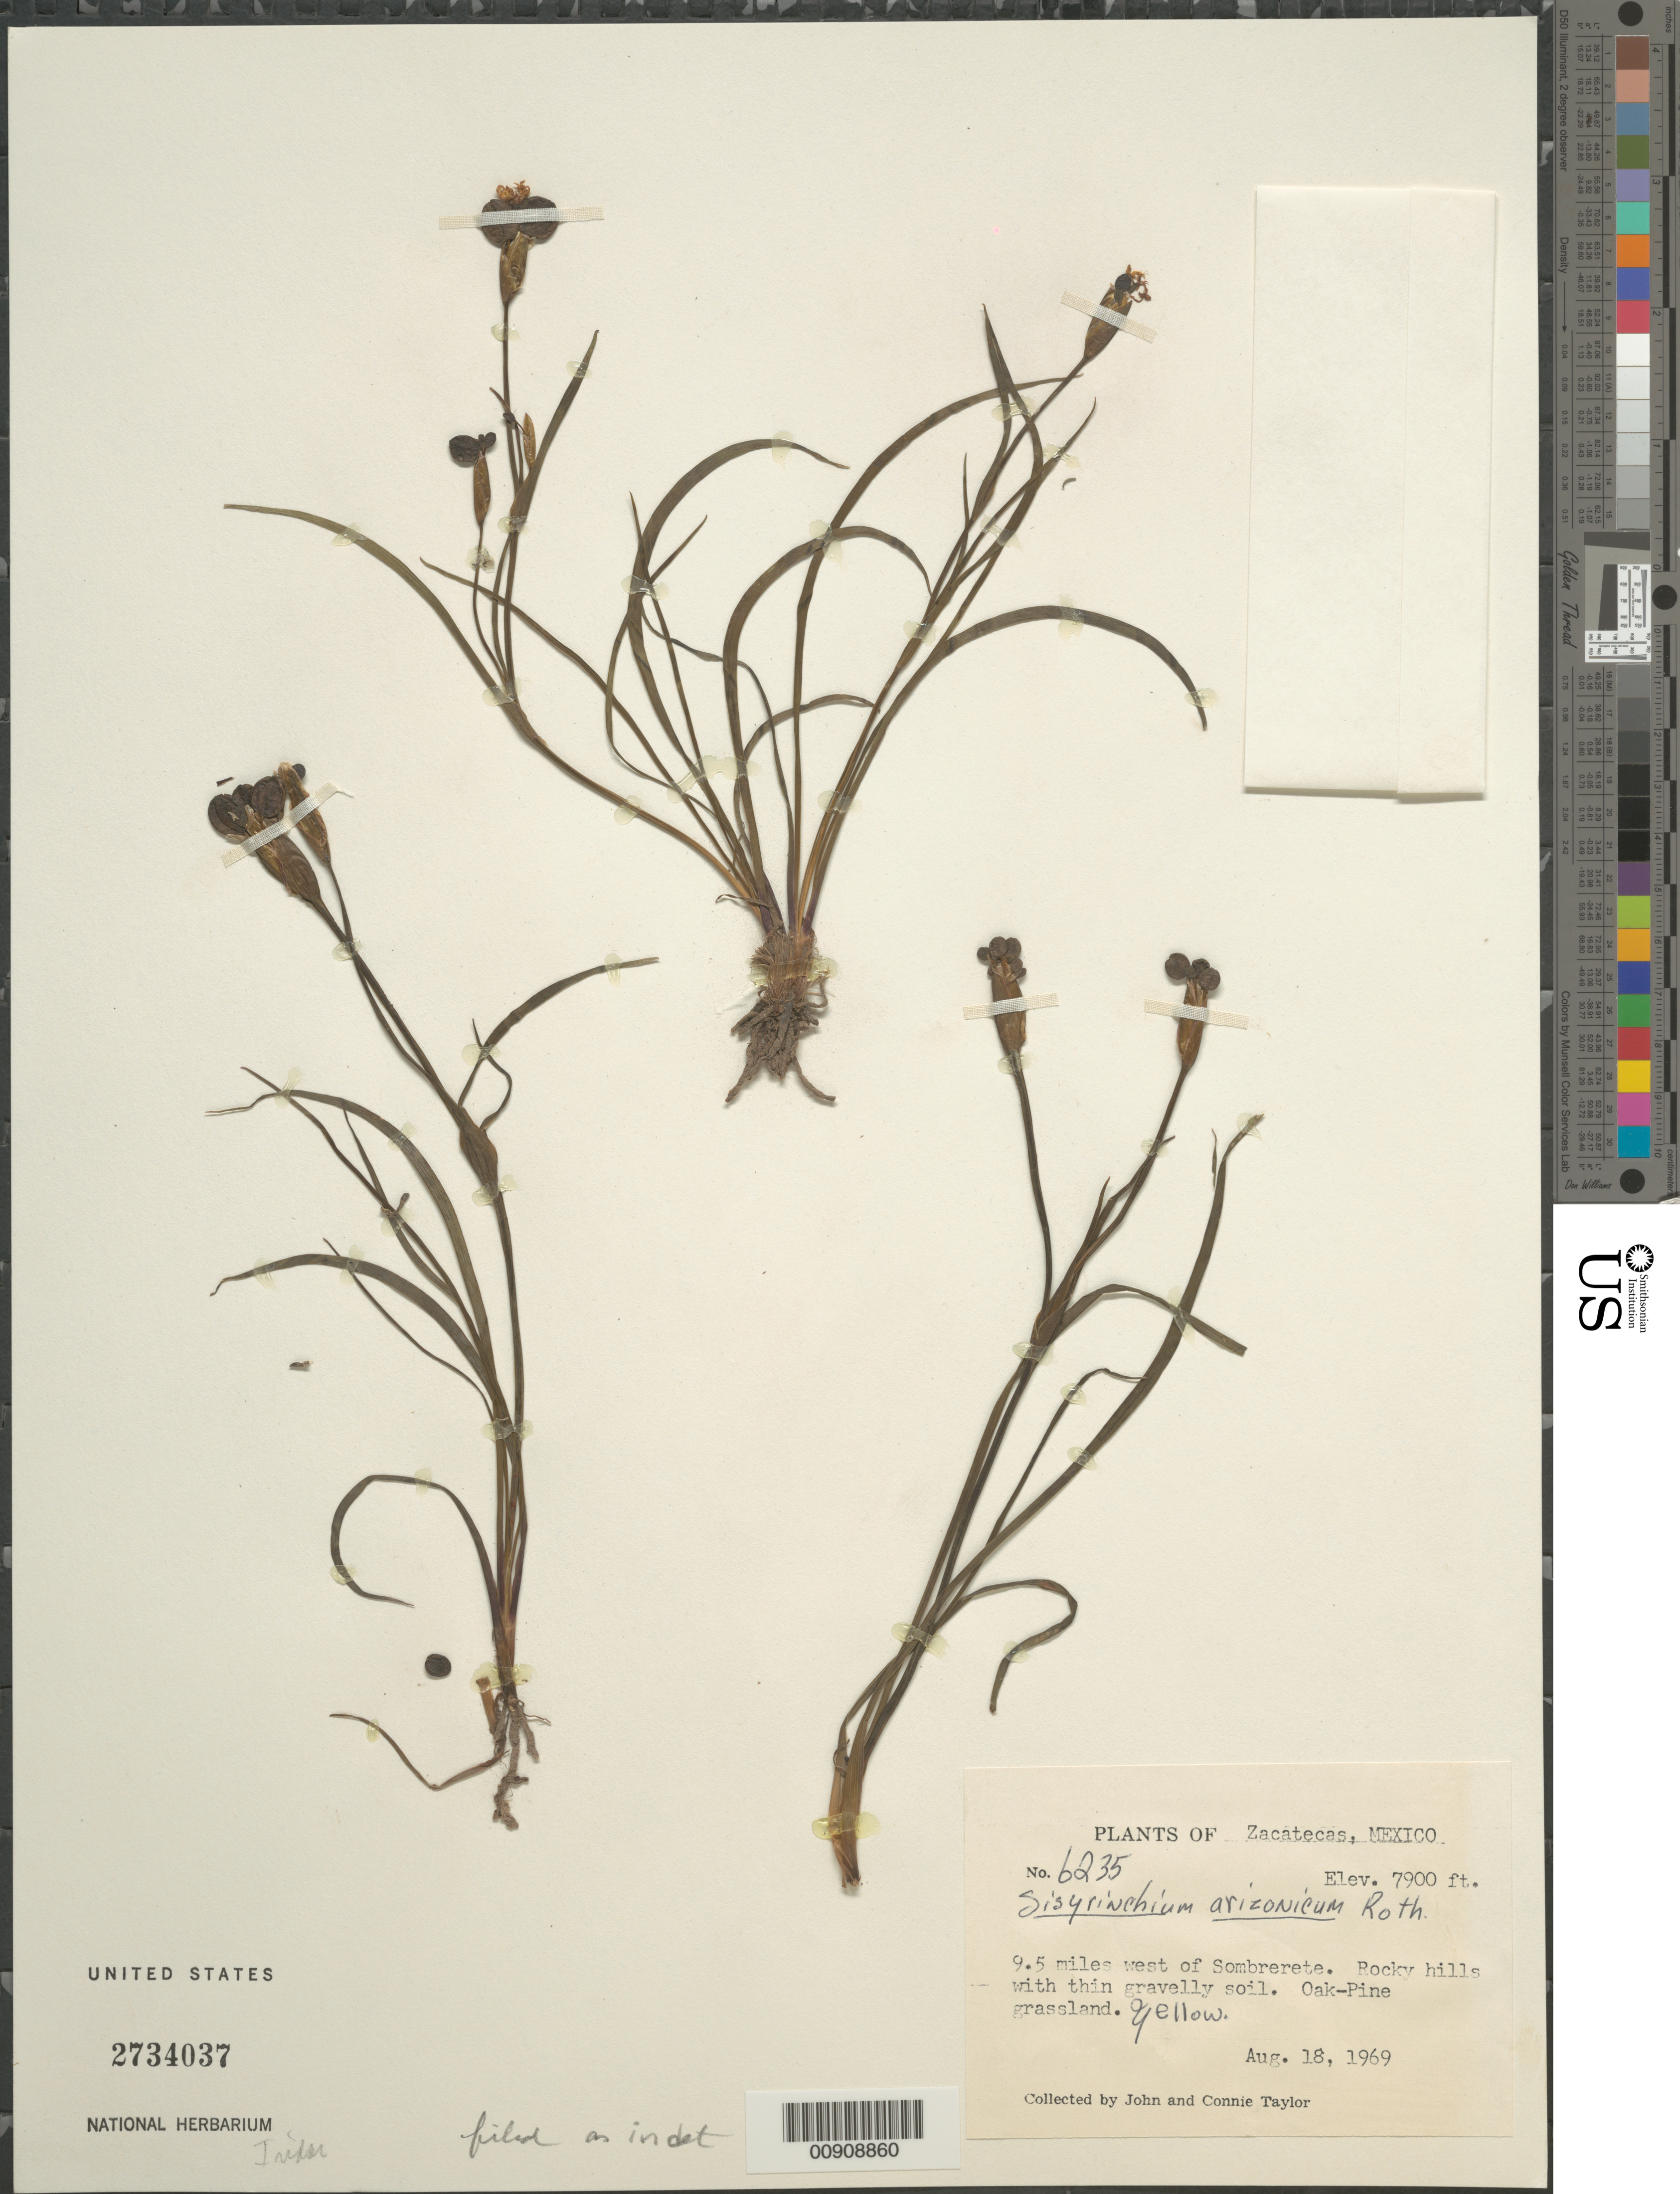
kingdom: Plantae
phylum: Tracheophyta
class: Liliopsida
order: Asparagales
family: Iridaceae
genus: Sisyrinchium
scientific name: Sisyrinchium sp.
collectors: J. Taylor & C. Taylor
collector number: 6235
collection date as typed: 18 Aug 1969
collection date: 1969-08-18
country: Mexico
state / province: Zacatecas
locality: Zacatecas: 9.5 miles west of Sombrerete.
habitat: Rocky hills with thin gravelly soil. Oak-Pine grassland.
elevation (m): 2408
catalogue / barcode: US 2734037